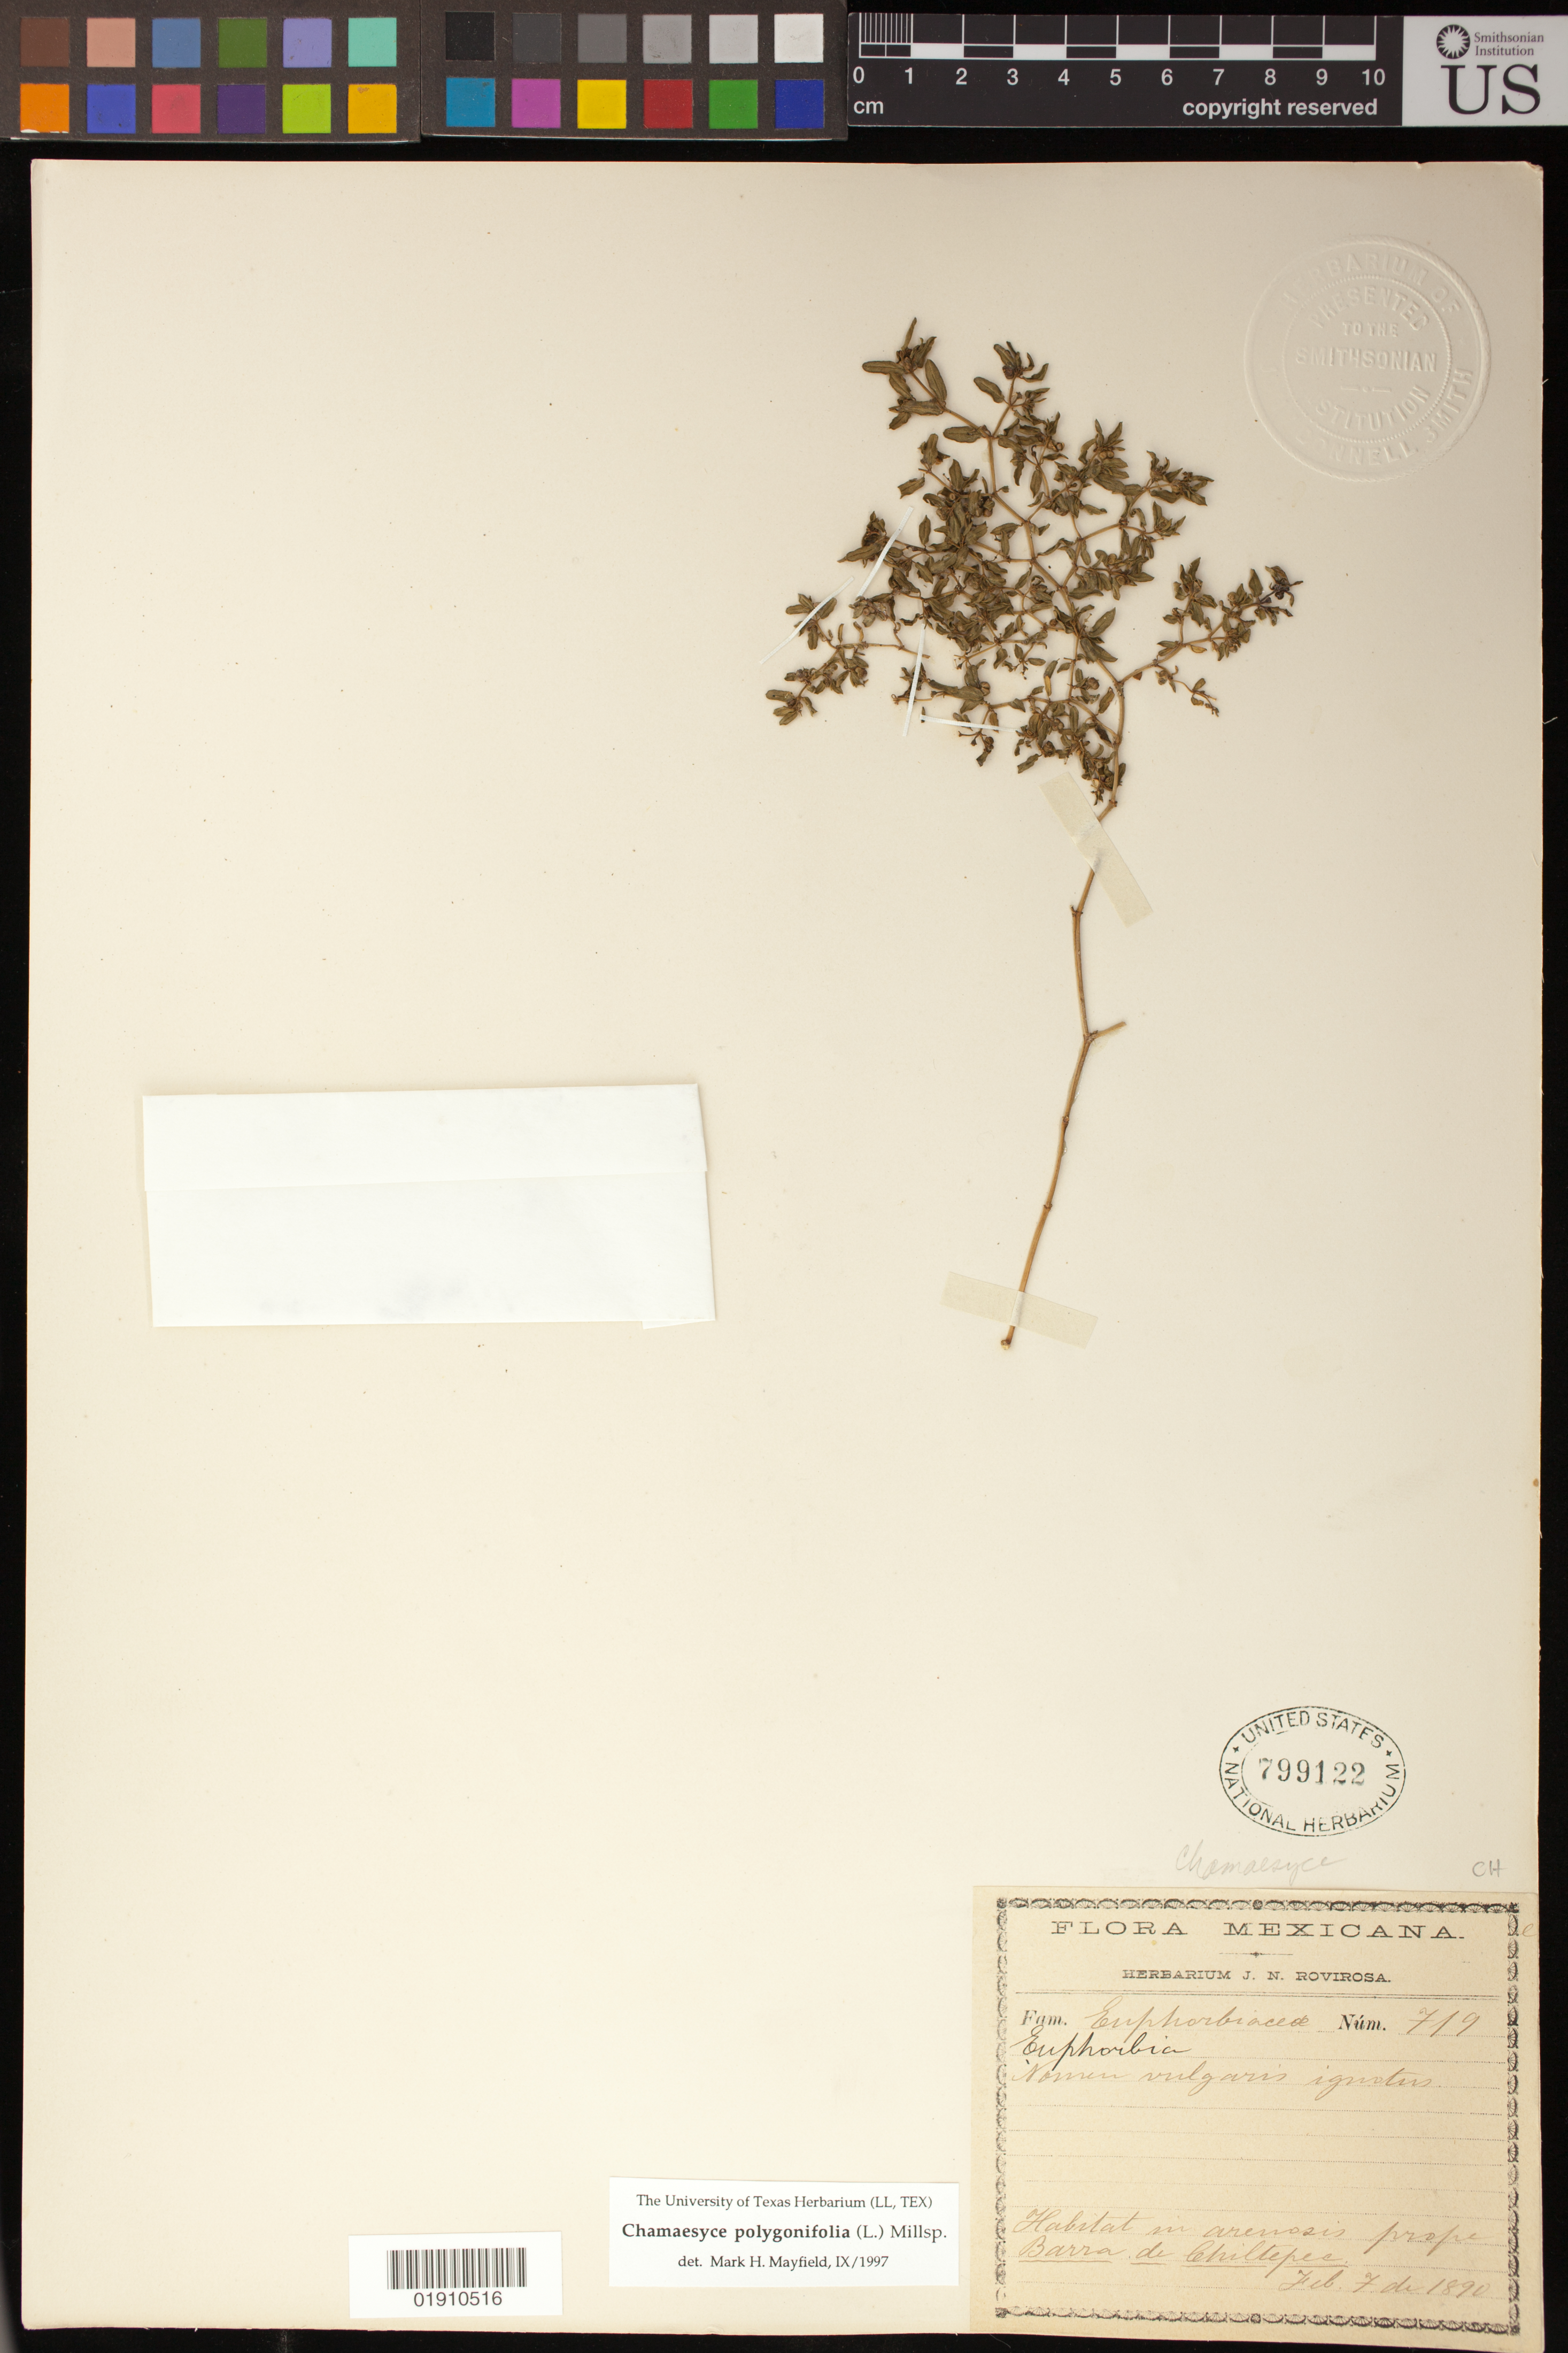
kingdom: Plantae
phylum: Tracheophyta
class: Magnoliopsida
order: Malpighiales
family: Euphorbiaceae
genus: Euphorbia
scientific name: Euphorbia polygonifolia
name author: L.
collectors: J. N. Rovirosa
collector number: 719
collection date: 1890-02-07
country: Mexico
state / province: Tabasco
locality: Barra de Chiltepec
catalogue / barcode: US 799122